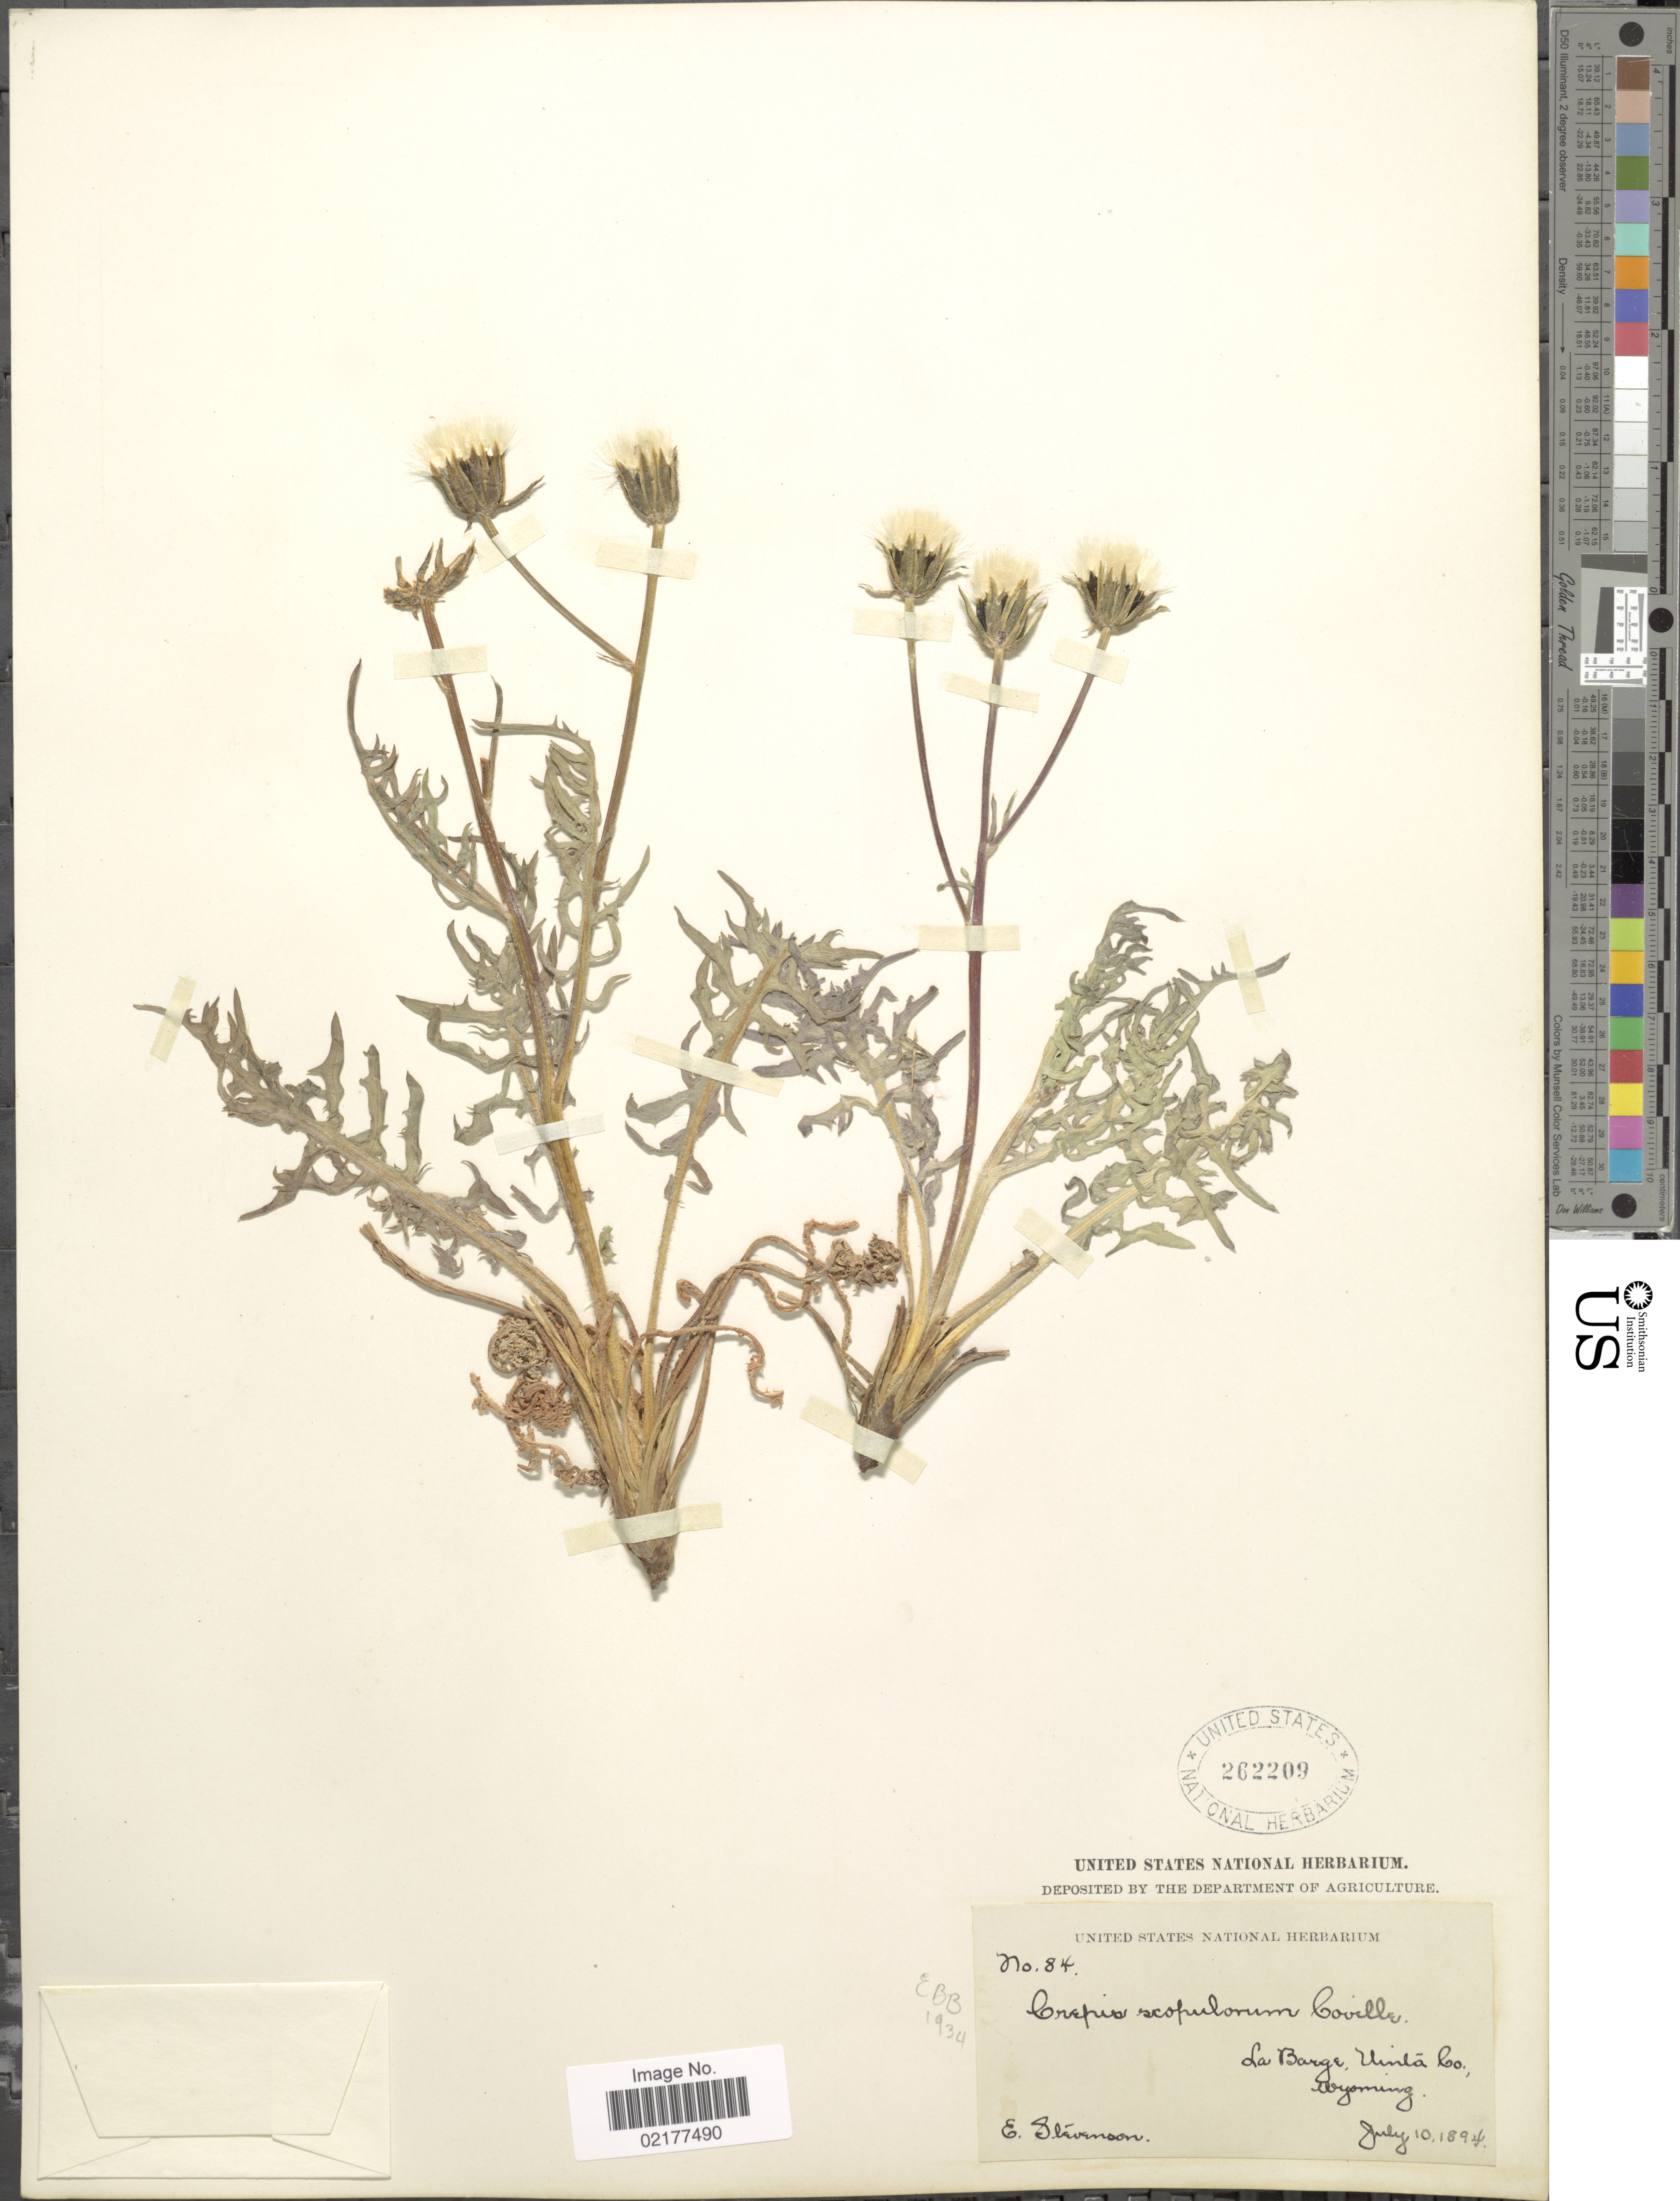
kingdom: Plantae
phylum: Tracheophyta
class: Magnoliopsida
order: Asterales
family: Asteraceae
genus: Crepis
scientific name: Crepis modocensis subsp. modocensis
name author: Greene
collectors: E. Stevenson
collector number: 84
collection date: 1894-07-10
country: United States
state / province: Wyoming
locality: La Barge, Uinta Co.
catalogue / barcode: US 262209